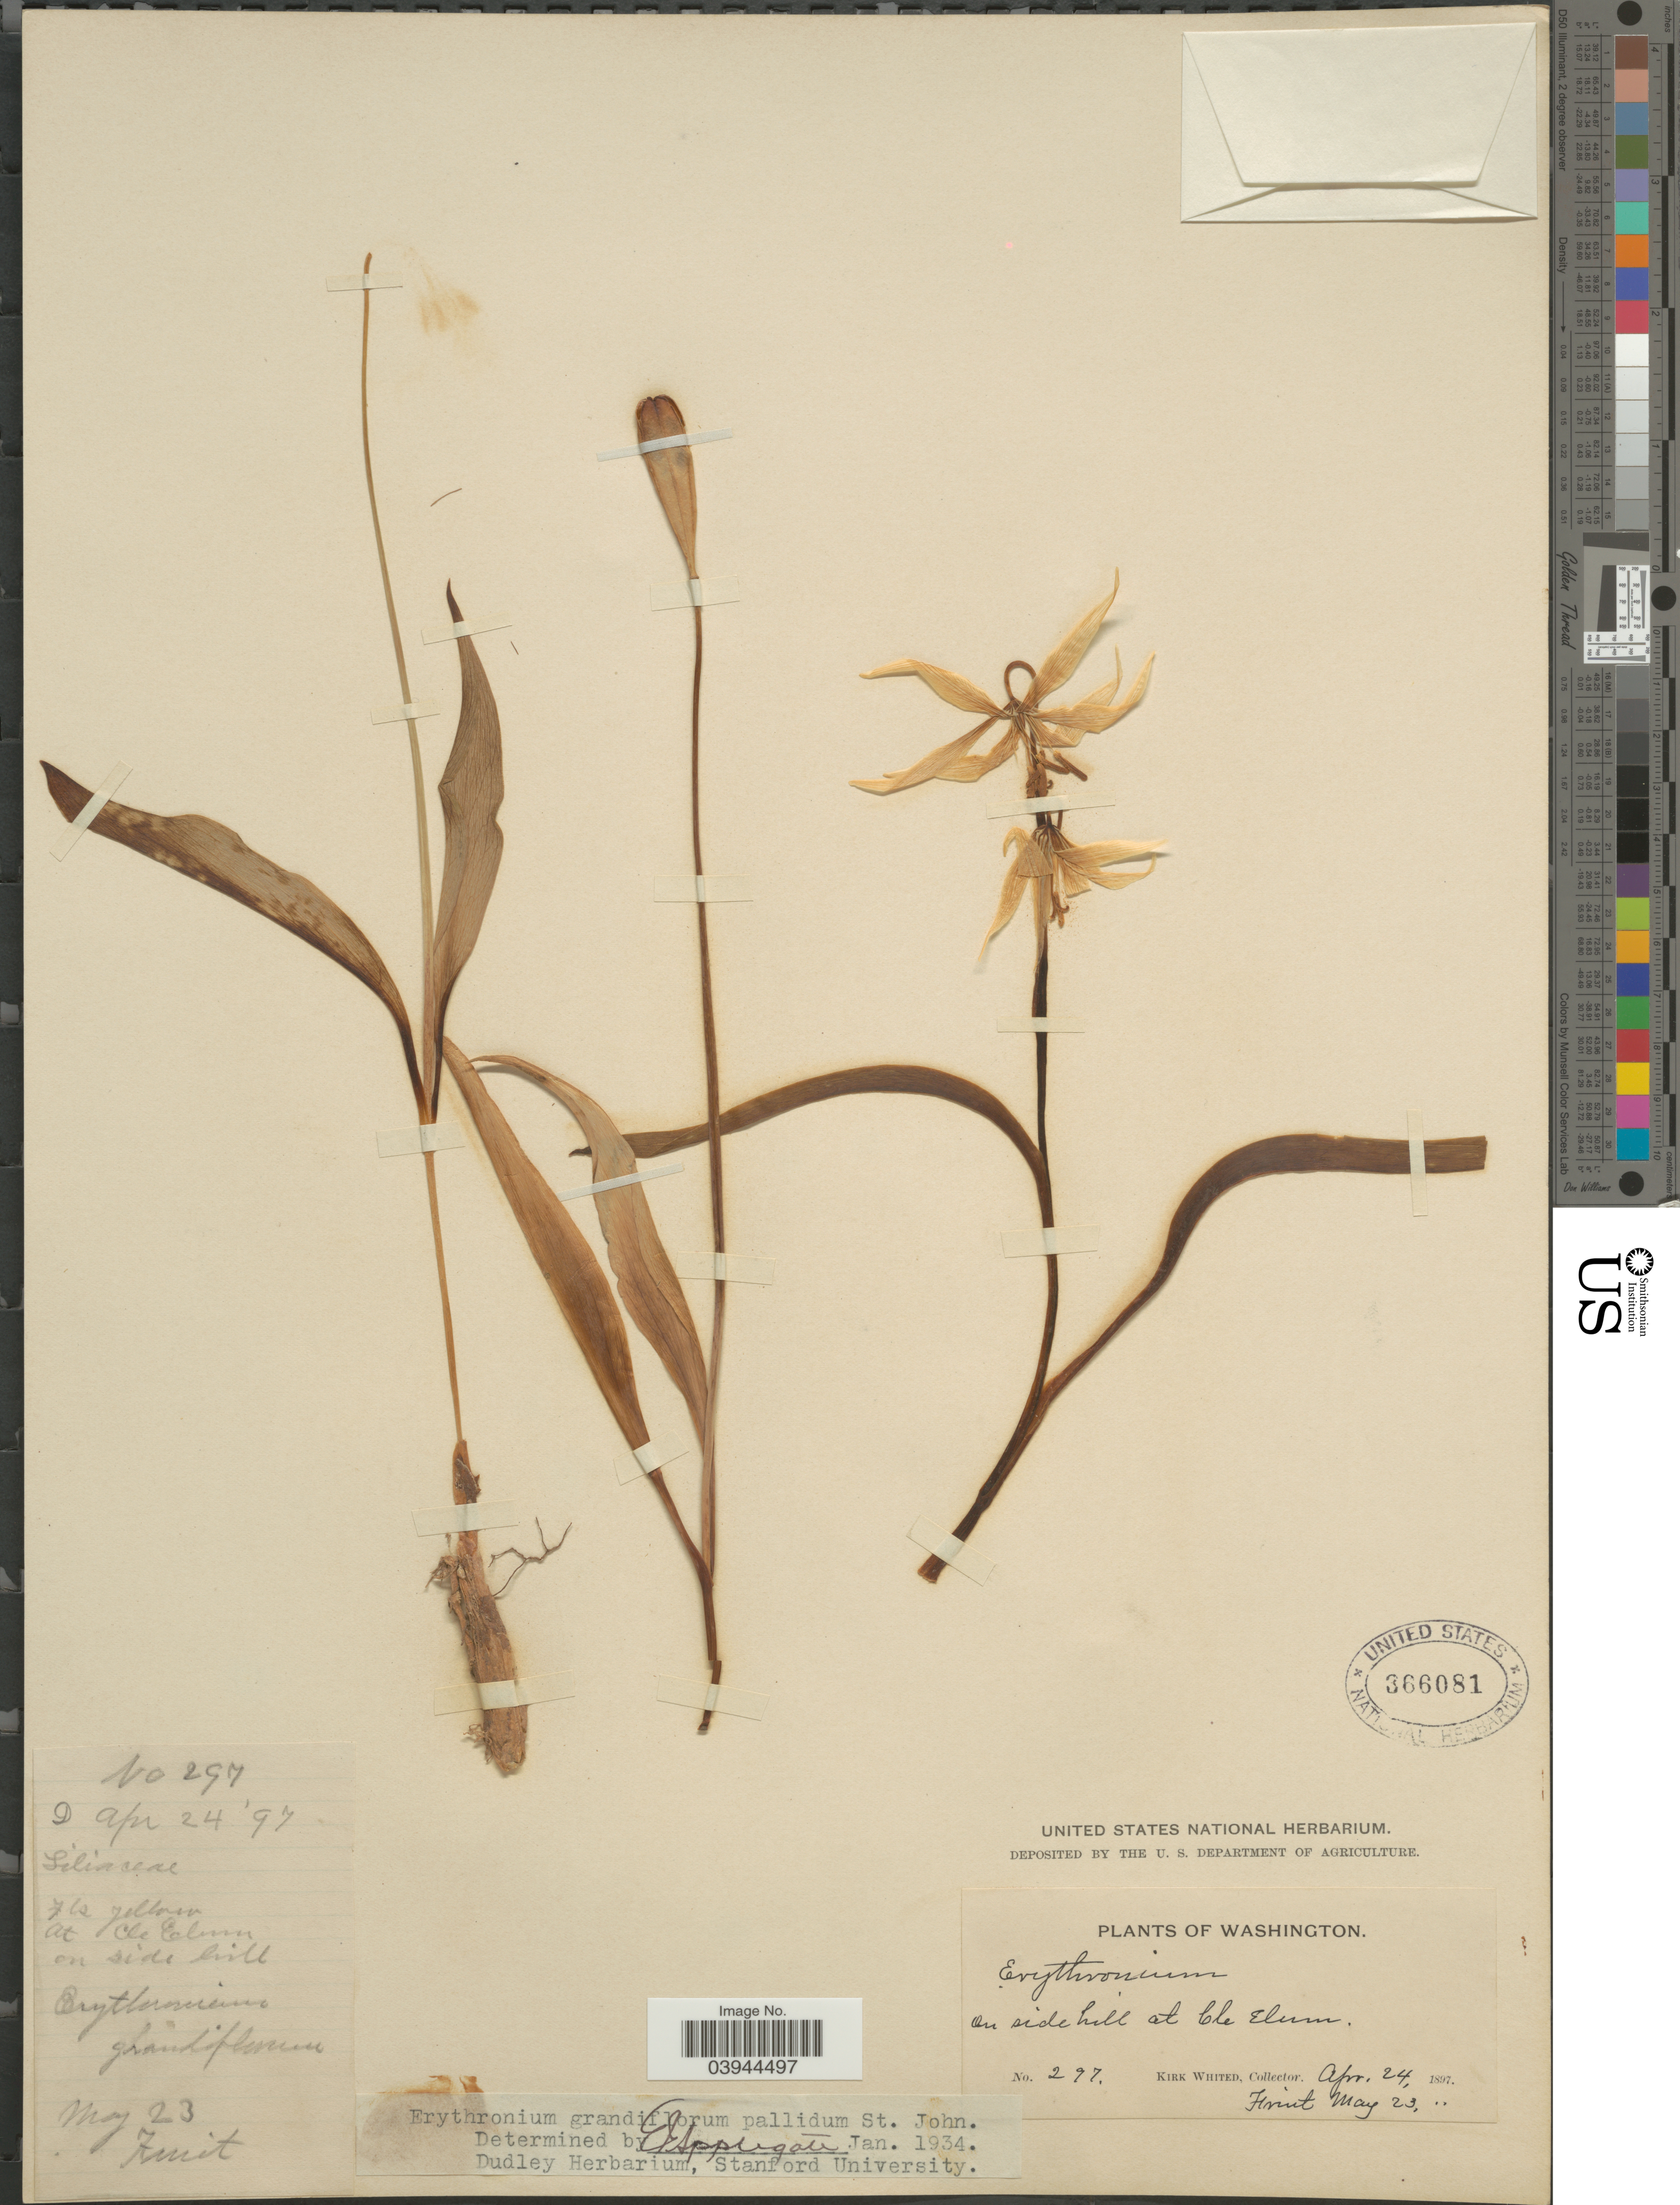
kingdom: Plantae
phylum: Tracheophyta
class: Liliopsida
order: Liliales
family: Liliaceae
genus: Erythronium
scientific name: Erythronium grandiflorum var. pallidum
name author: H. St. John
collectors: K. Whited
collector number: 297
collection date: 1897-04-24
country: United States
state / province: Washington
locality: On side hill at Cle Elum.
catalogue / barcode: US 366081